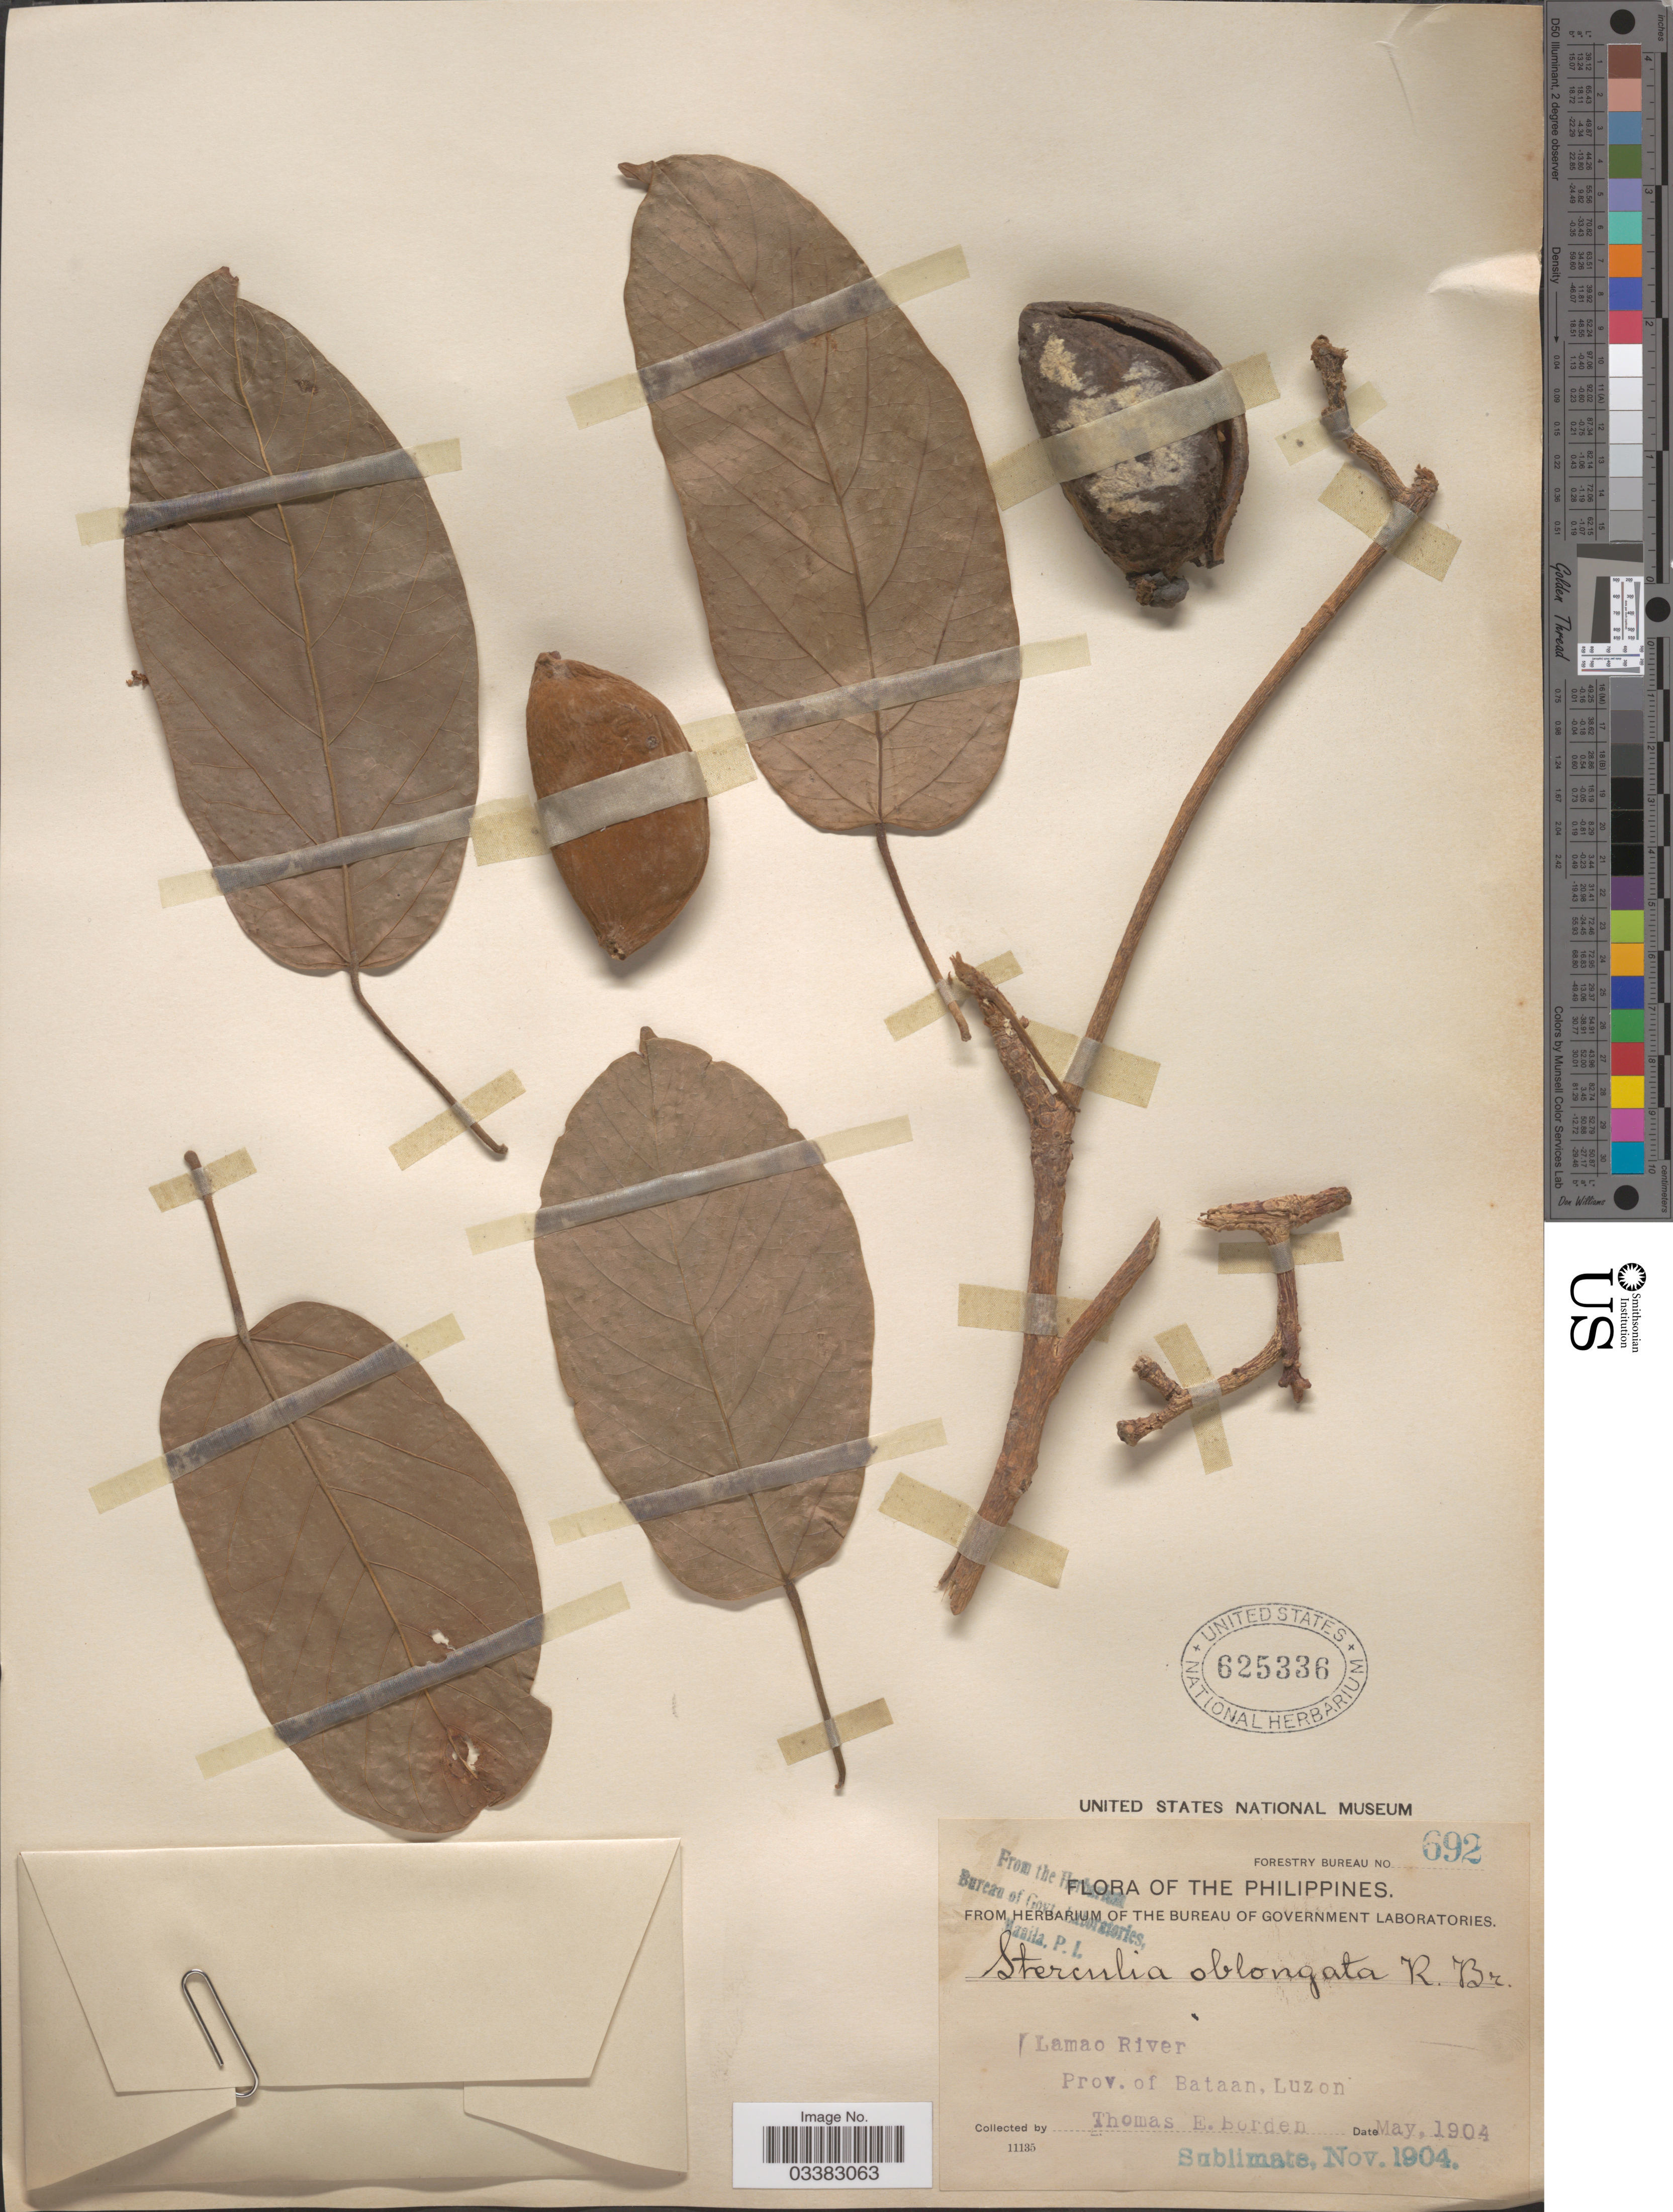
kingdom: Plantae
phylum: Tracheophyta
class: Magnoliopsida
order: Malvales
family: Malvaceae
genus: Sterculia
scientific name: Sterculia oblongata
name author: R. Br.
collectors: T. E. Borden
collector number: Forestry Bureau 692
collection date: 1904-05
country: Philippines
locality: Lamao River, Prov. of Bataan, Luzon.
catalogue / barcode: US 625336